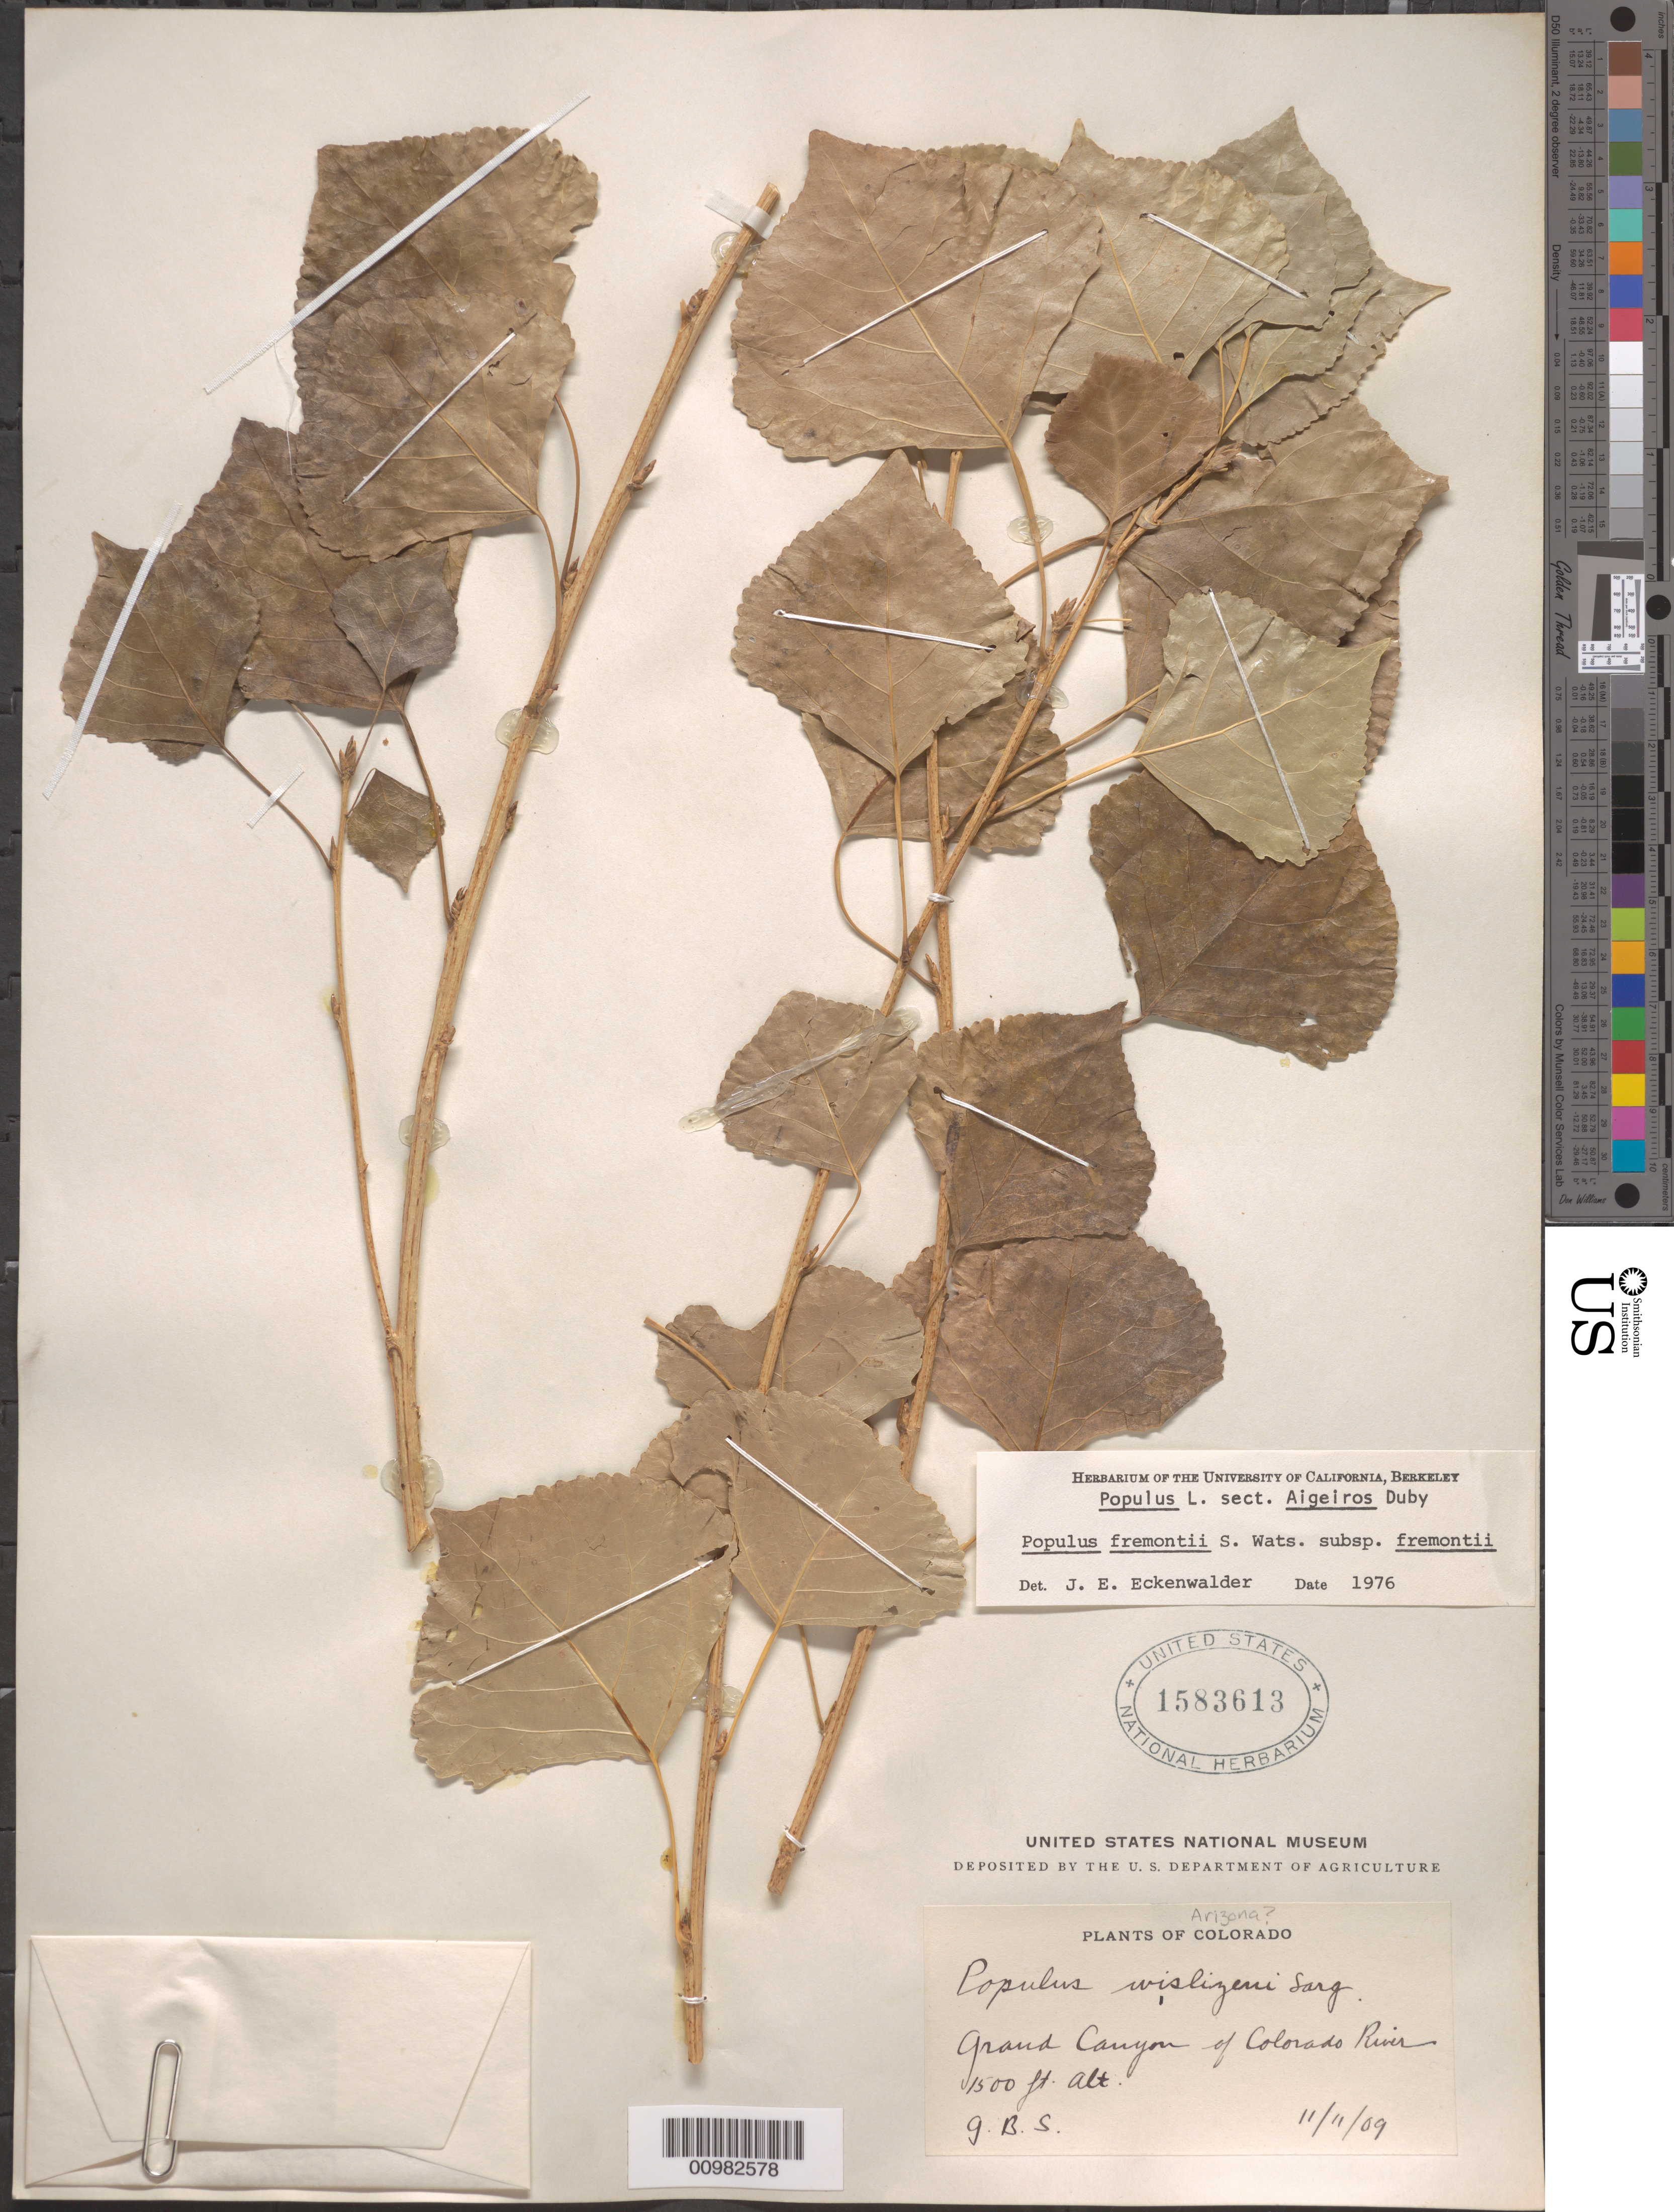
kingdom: Plantae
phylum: Tracheophyta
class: Magnoliopsida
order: Malpighiales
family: Salicaceae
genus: Populus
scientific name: Populus fremontii subsp. fremontii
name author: S. Watson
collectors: B. S. G.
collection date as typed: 11 Nov 1909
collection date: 1909-11-11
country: United States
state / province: Arizona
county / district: Pima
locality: Grand Canyon of Colorado River.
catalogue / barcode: US 1583613